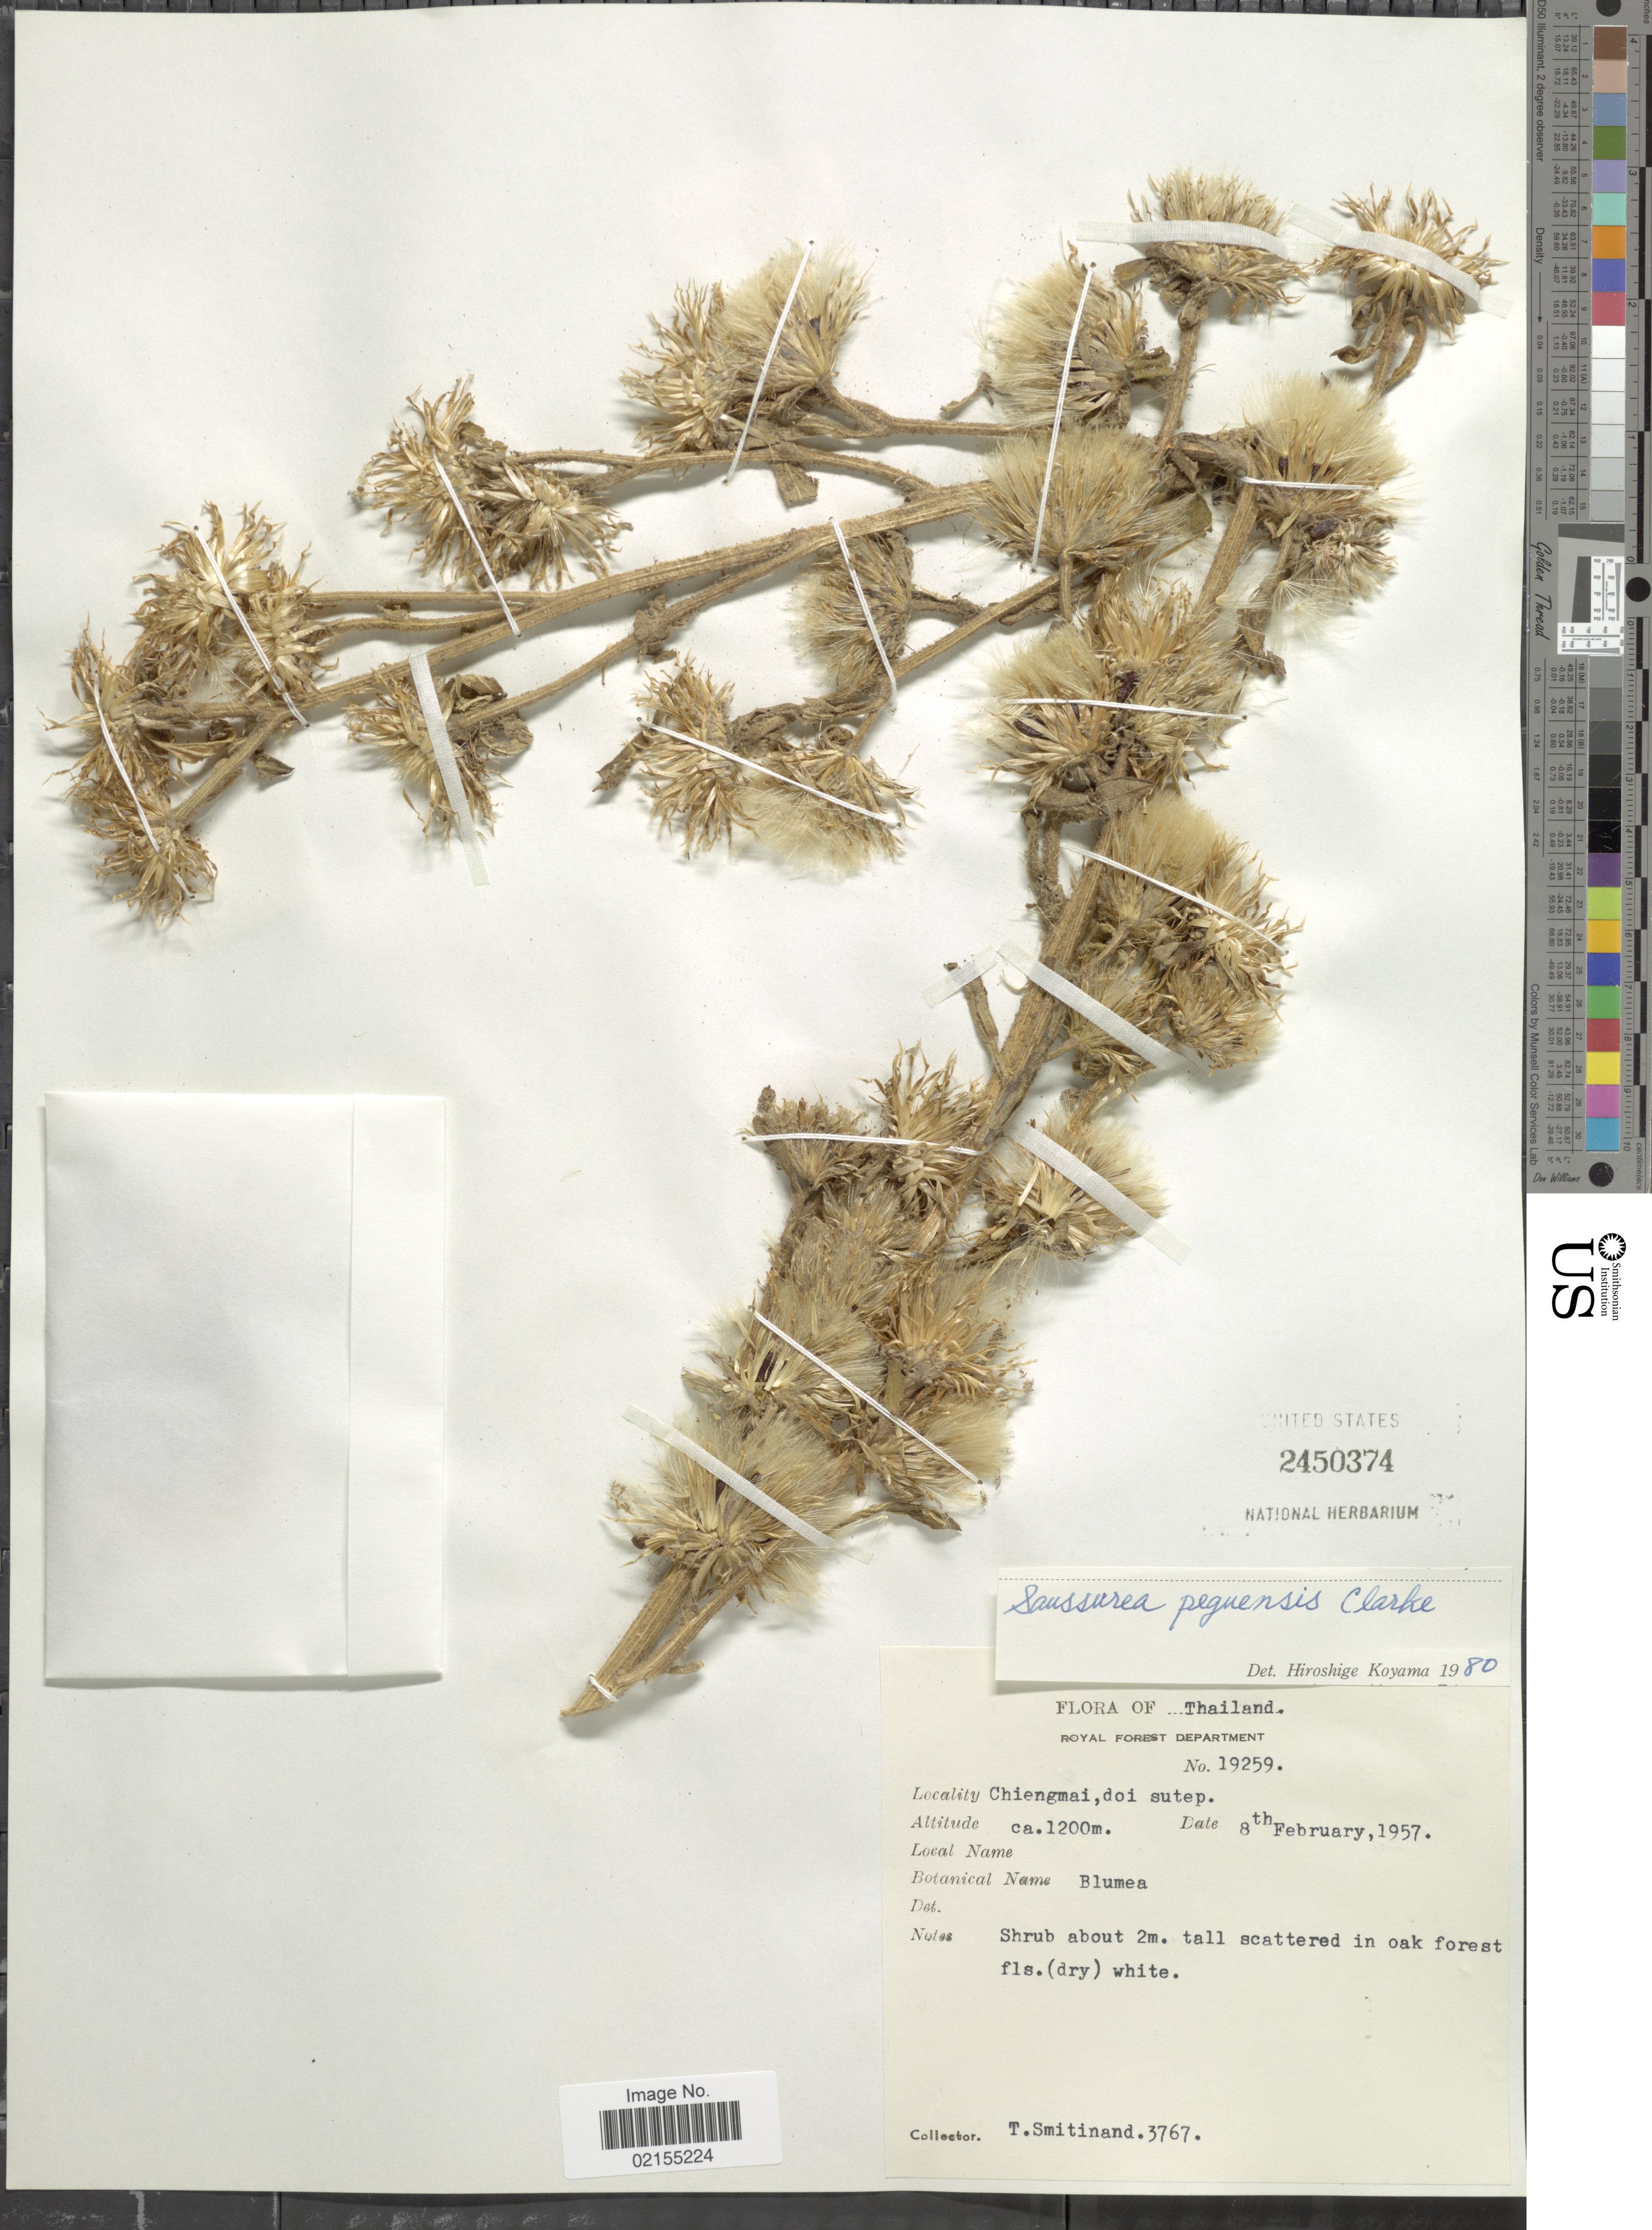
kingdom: Plantae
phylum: Tracheophyta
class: Magnoliopsida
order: Asterales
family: Asteraceae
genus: Himalaiella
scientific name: Himalaiella peguensis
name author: (C.B. Clarke) Raab-Straube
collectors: T. Smitinand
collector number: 3768/19259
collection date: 1957-02-08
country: Thailand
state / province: Chiang Mai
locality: Royal Forest, Chiengmai, doi sutep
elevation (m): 1200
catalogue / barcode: US 2450374